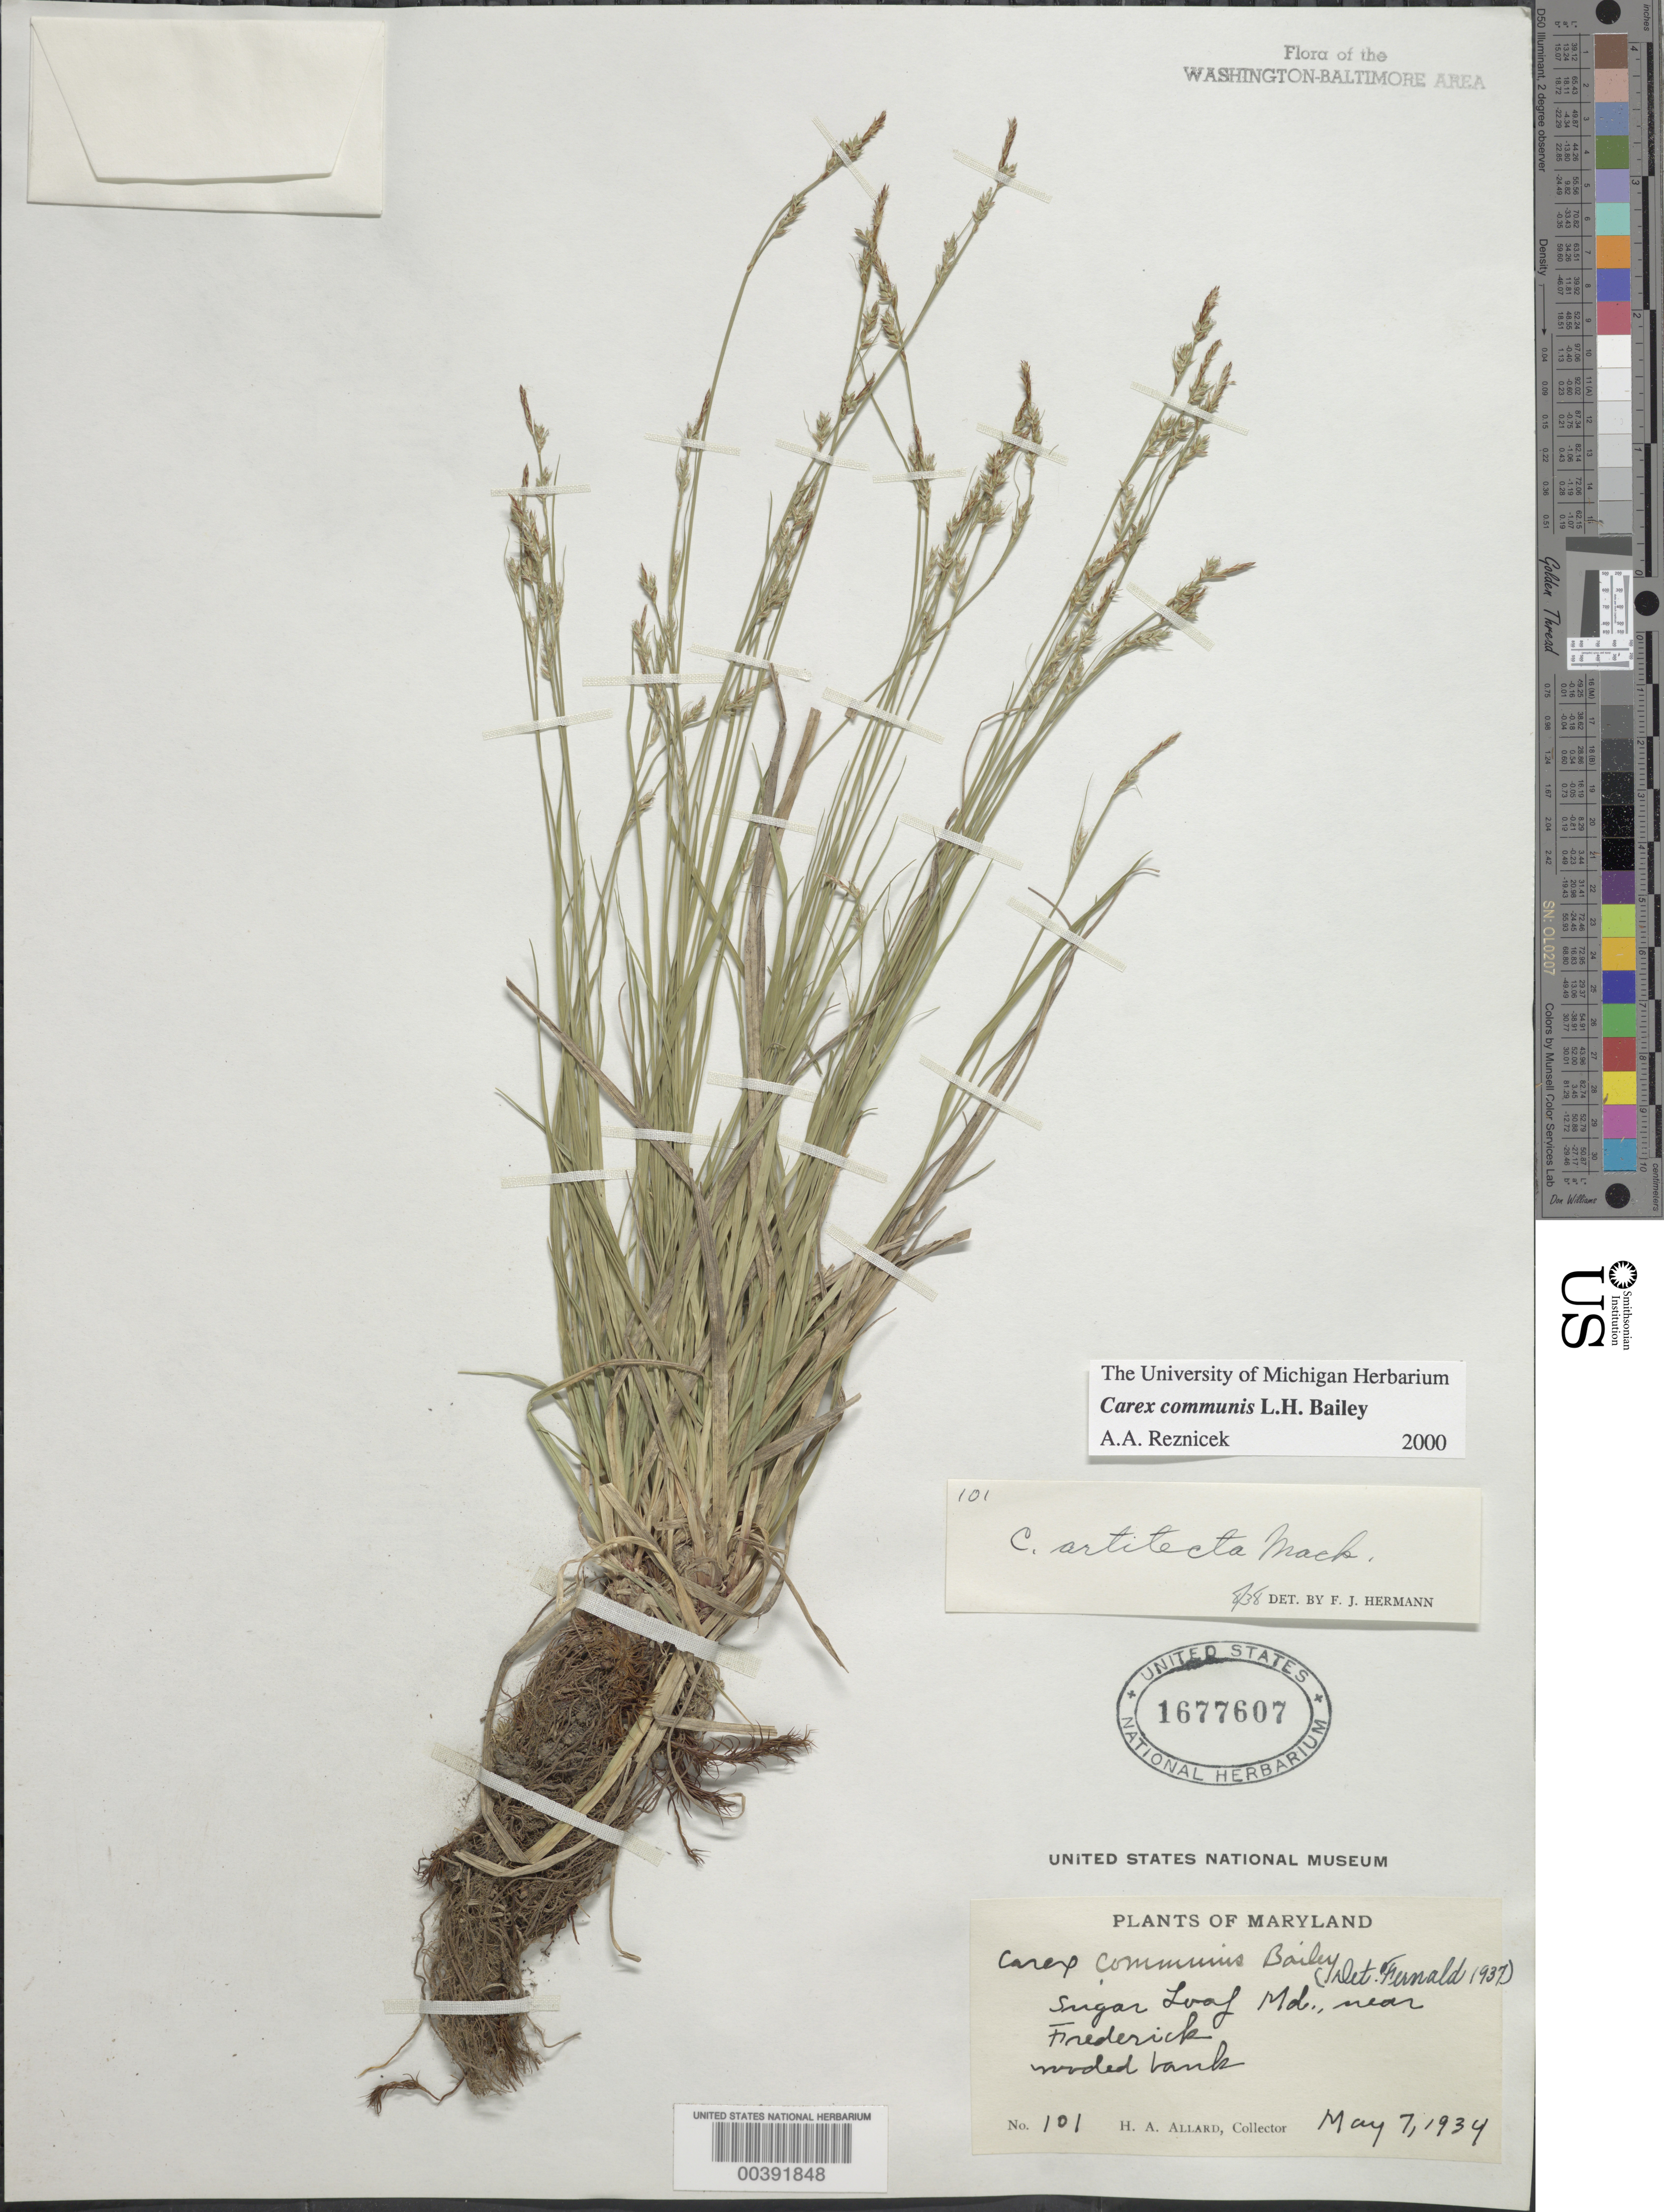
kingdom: Plantae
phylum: Tracheophyta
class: Liliopsida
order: Poales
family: Cyperaceae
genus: Carex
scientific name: Carex communis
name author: L.H. Bailey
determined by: Bailey, L. H.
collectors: H. A. Allard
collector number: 101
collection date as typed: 07 May 1934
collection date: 1934-05-07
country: United States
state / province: Maryland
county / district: Frederick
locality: Sugar Loaf Mountain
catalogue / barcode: US 1677607